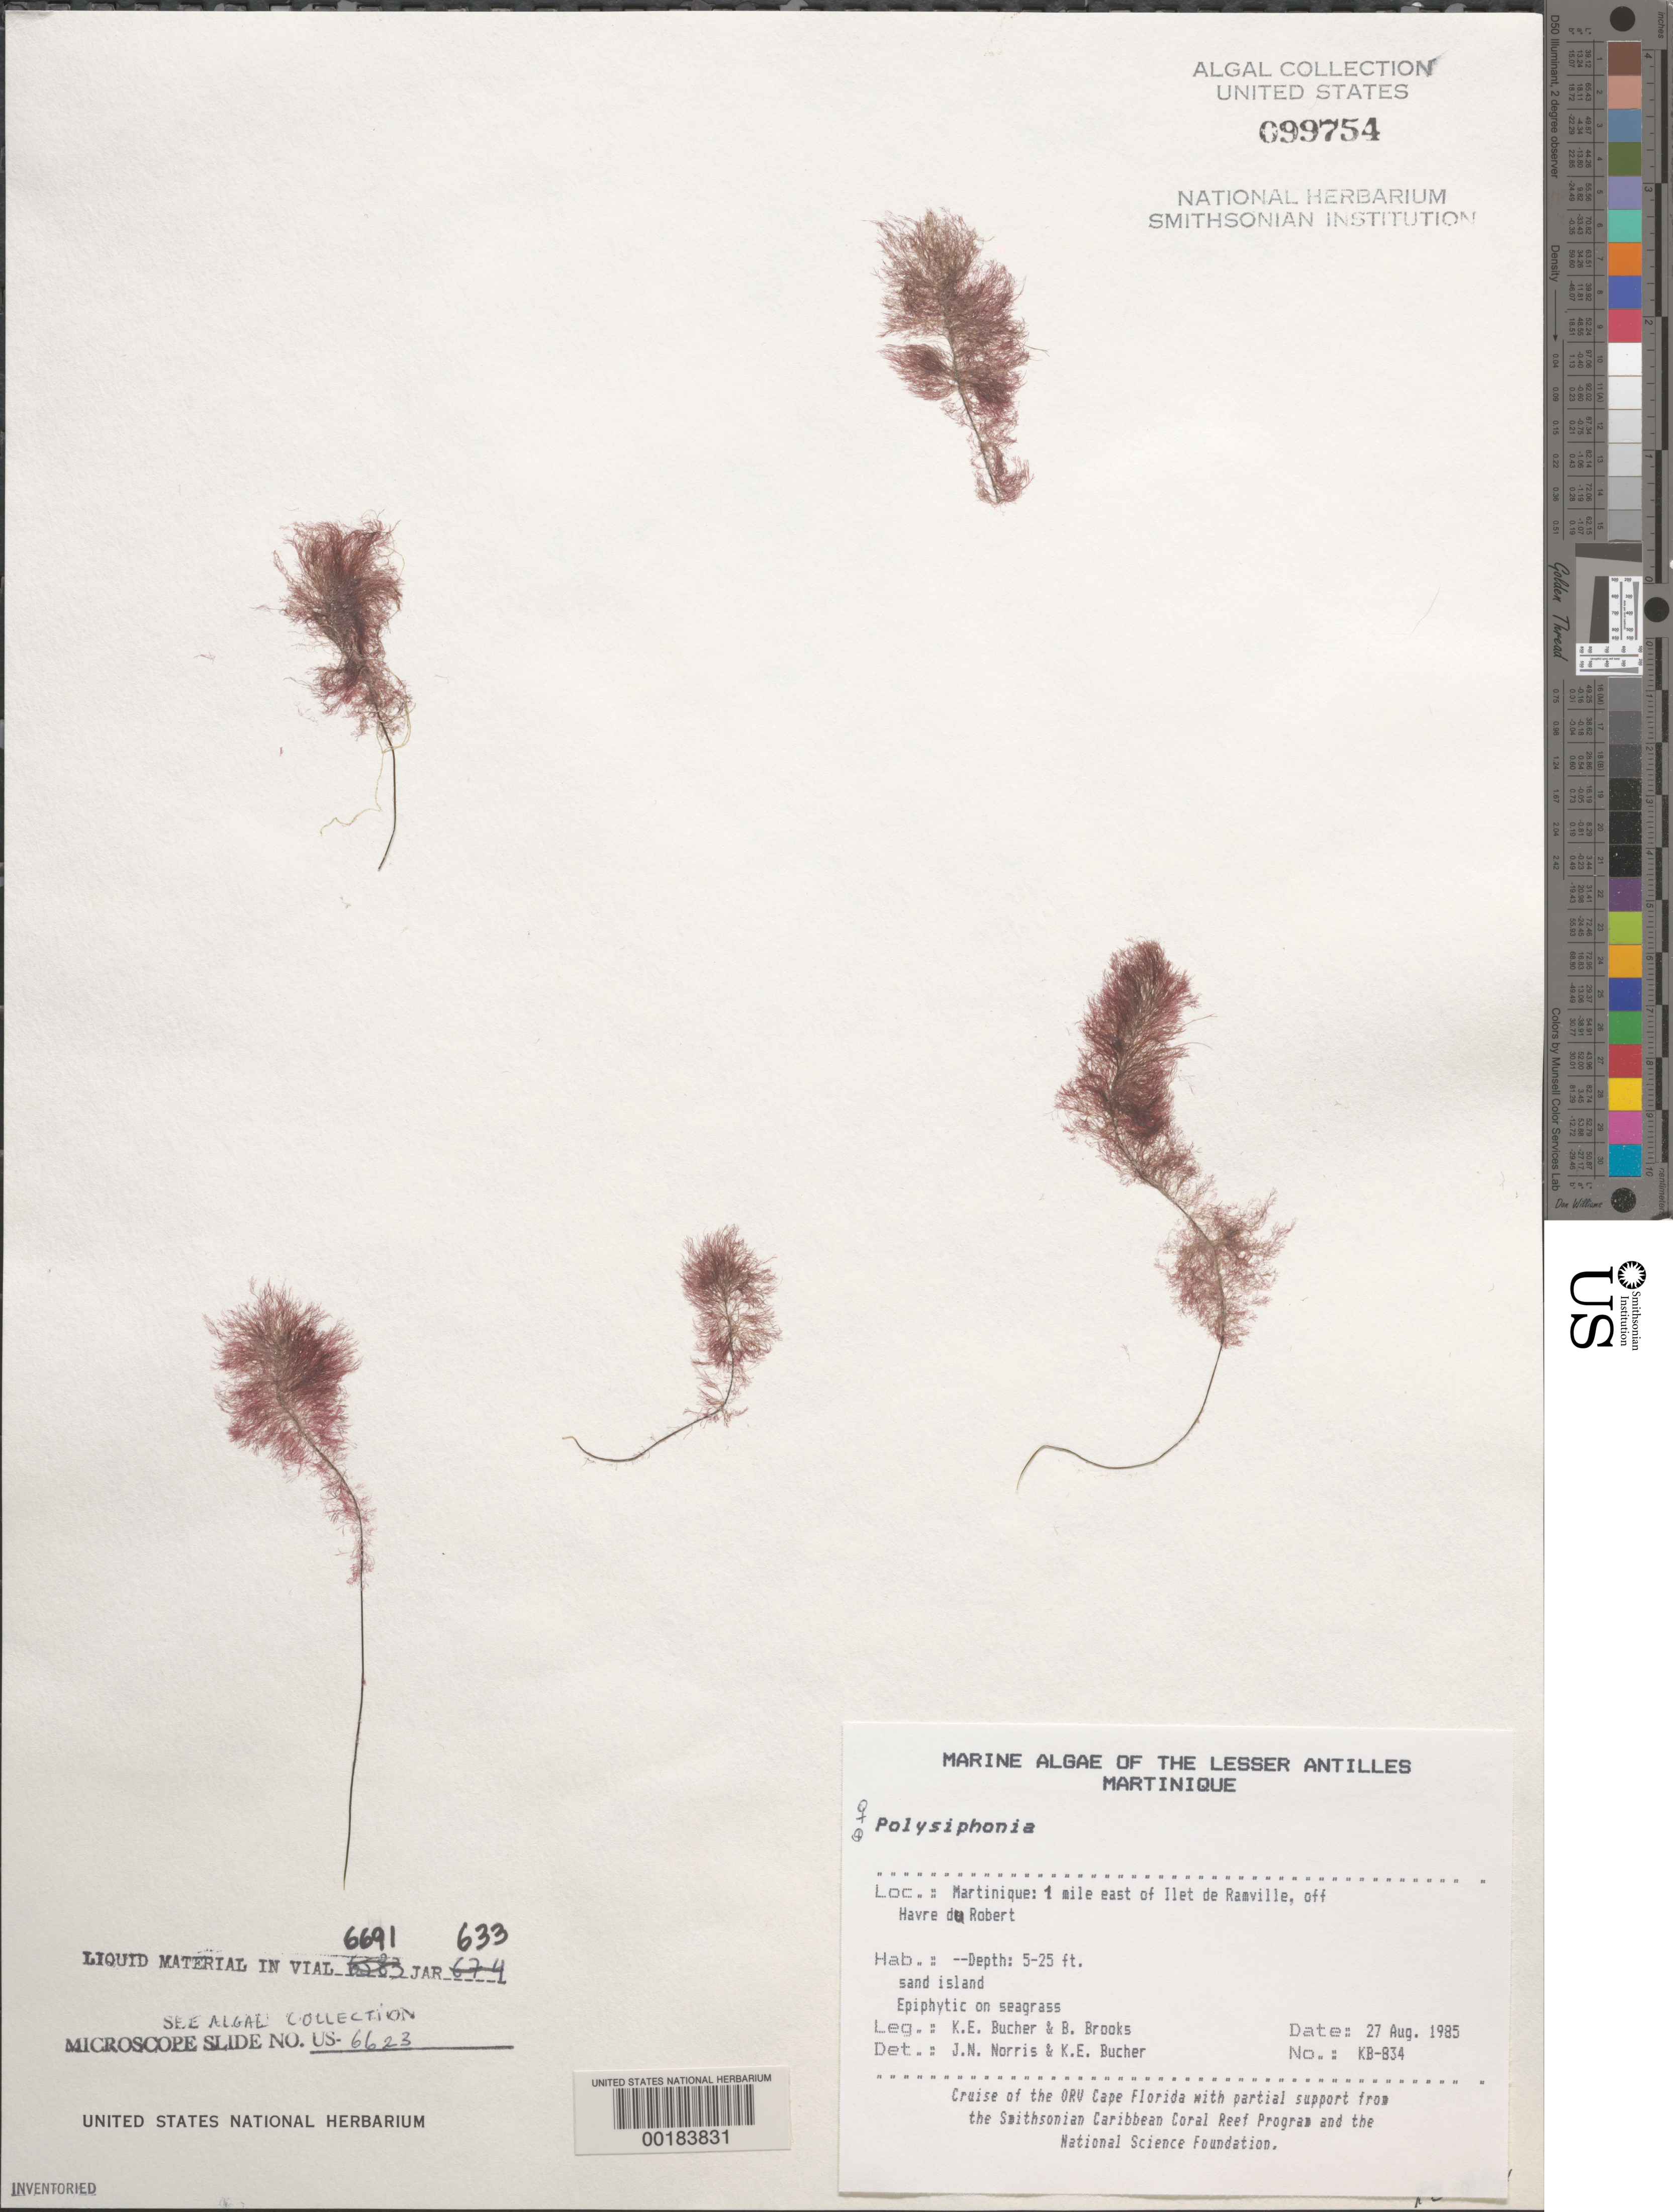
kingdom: Plantae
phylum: Rhodophyta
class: Florideophyceae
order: Ceramiales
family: Rhodomelaceae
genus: Polysiphonia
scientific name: Polysiphonia sp.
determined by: Norris, J. N.; Bucher, K. E.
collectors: K. E. Bucher & B. Brooks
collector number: Kb-834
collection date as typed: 27 Aug 1985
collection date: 1985-08-27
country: Martinique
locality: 1 mile east of Ilet de Ramville, off Havre du Robert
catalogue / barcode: US 99754